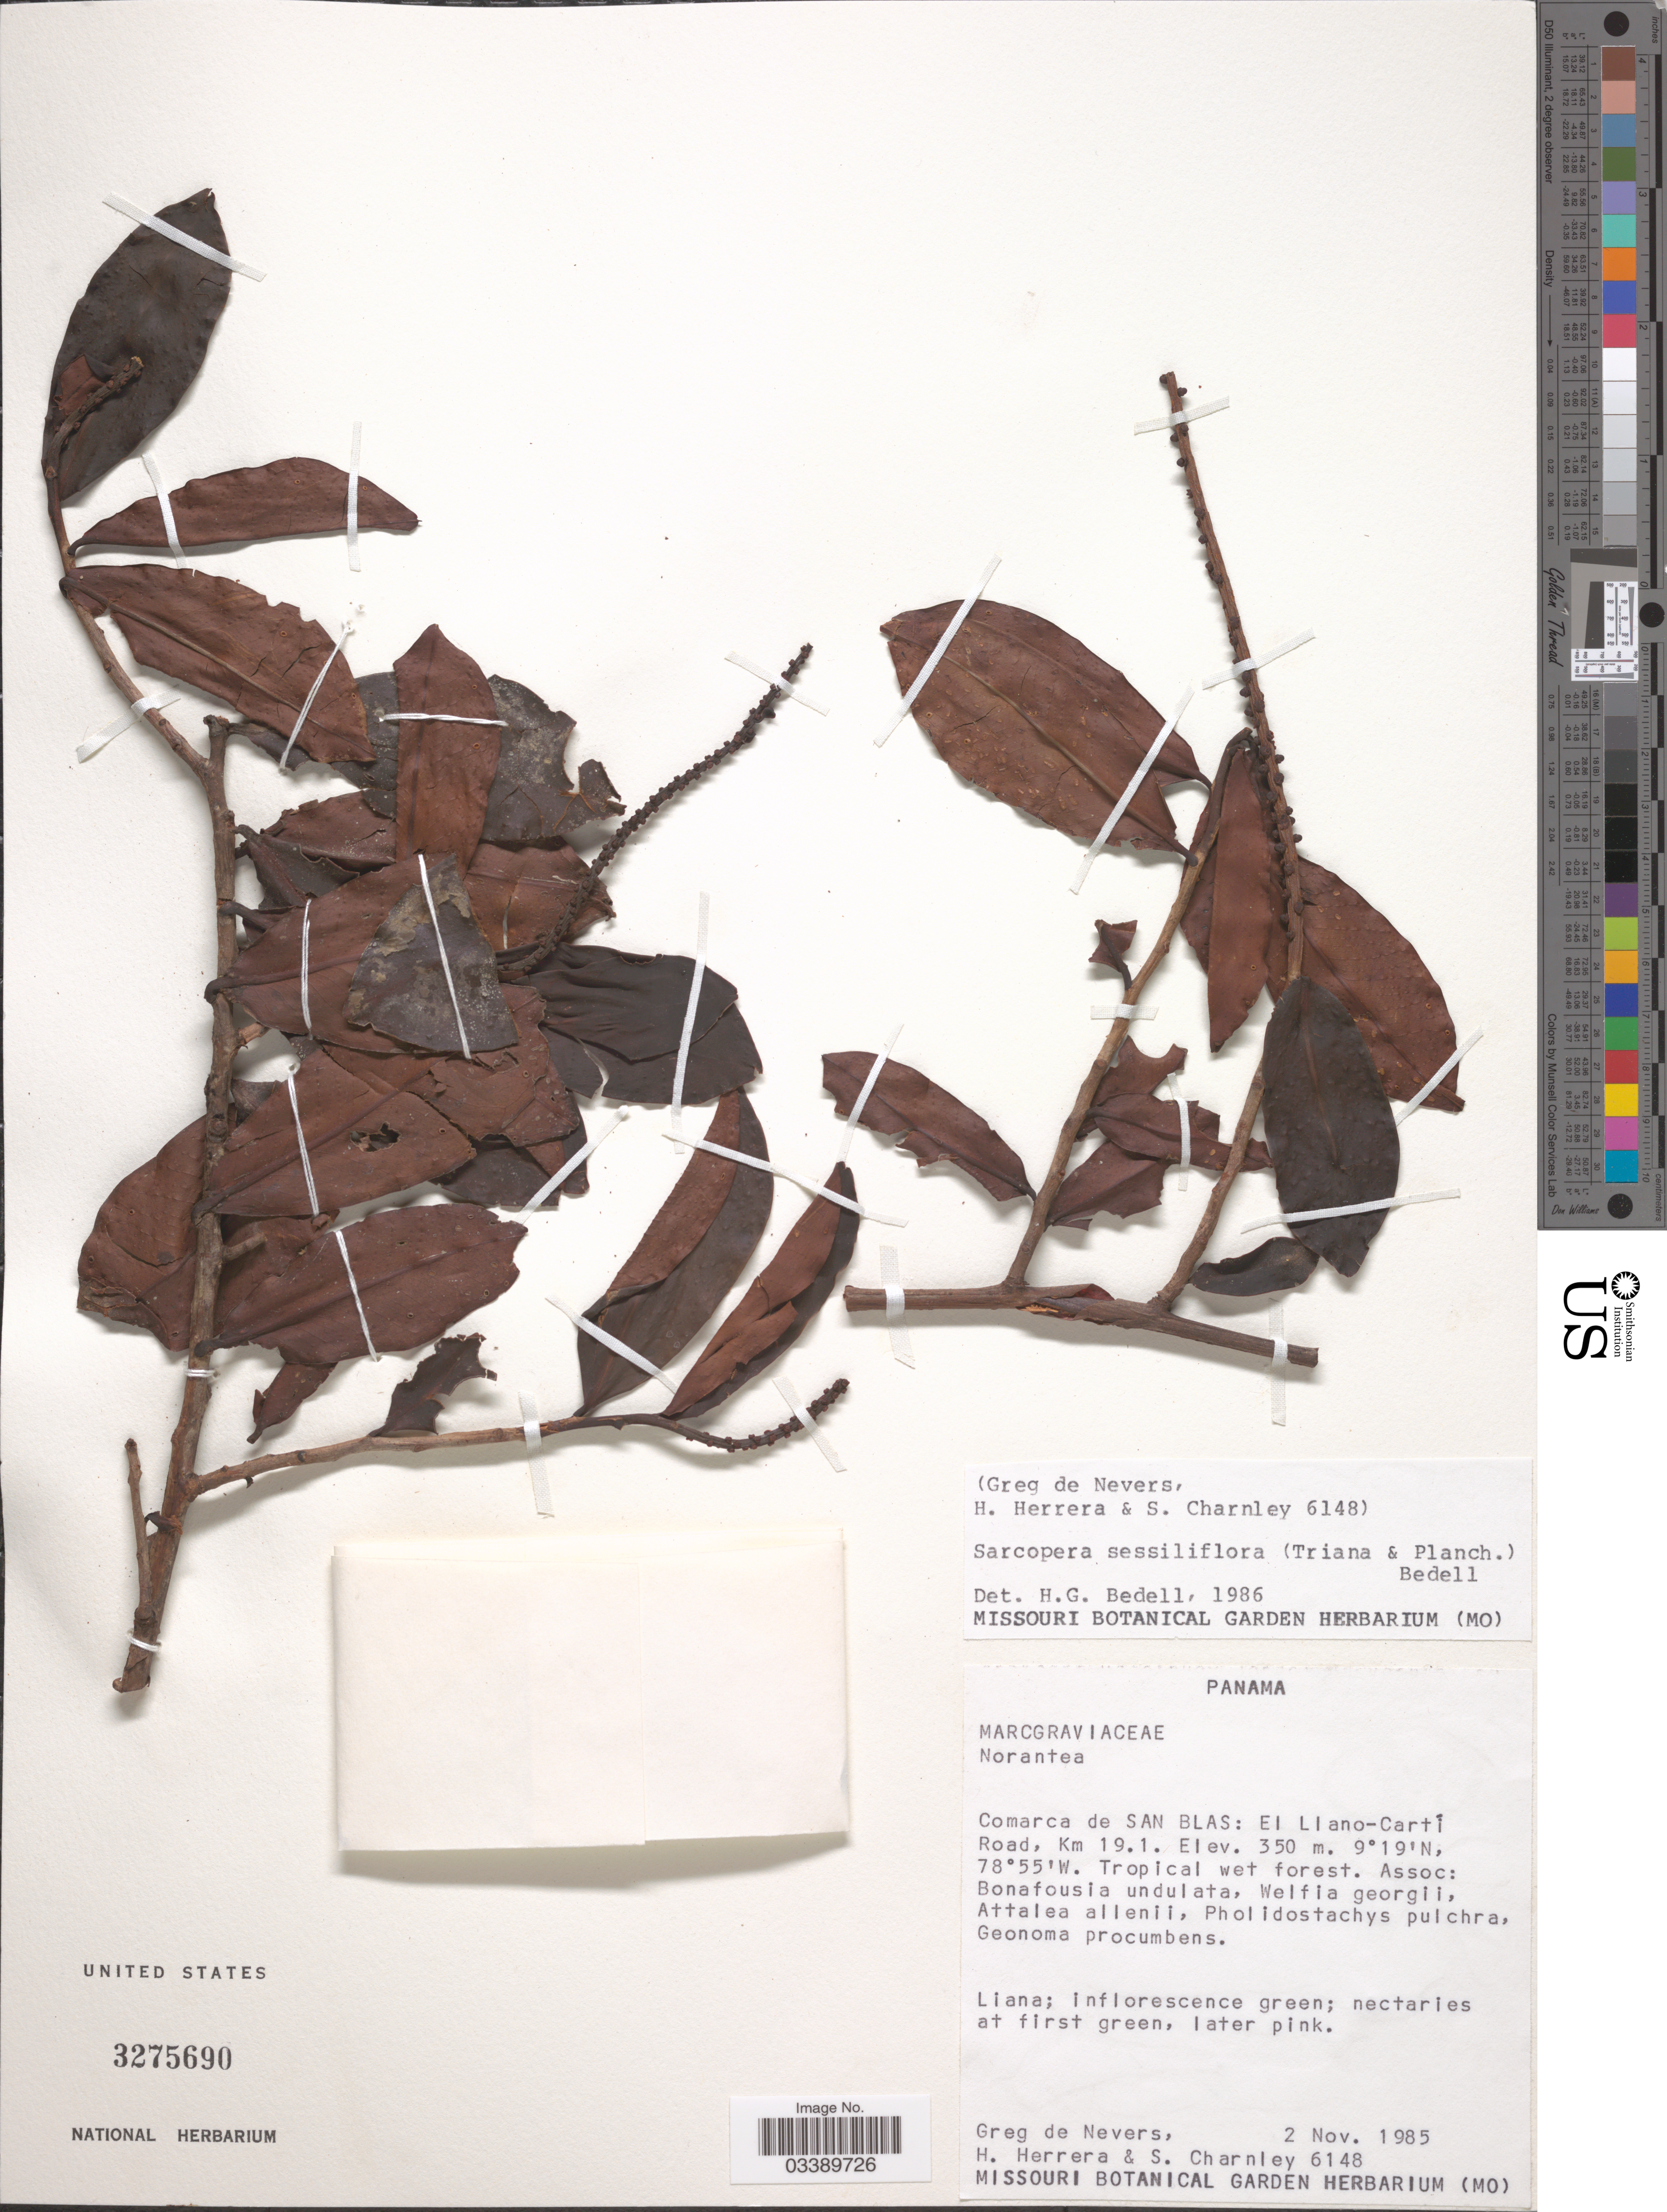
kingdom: Plantae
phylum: Tracheophyta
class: Magnoliopsida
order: Ericales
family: Marcgraviaceae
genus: Sarcopera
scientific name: Sarcopera sessiliflora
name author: (Triana & Planch.) Bedell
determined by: Bedell, H. G.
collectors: G. Nevers, H. Herrera & S. Charnley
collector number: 6148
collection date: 1985-11-02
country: Panama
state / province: Kuna Yala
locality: Comarca de San Blas: El Llano-Carti Road, Km 19.1.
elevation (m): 350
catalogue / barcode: US 3275690